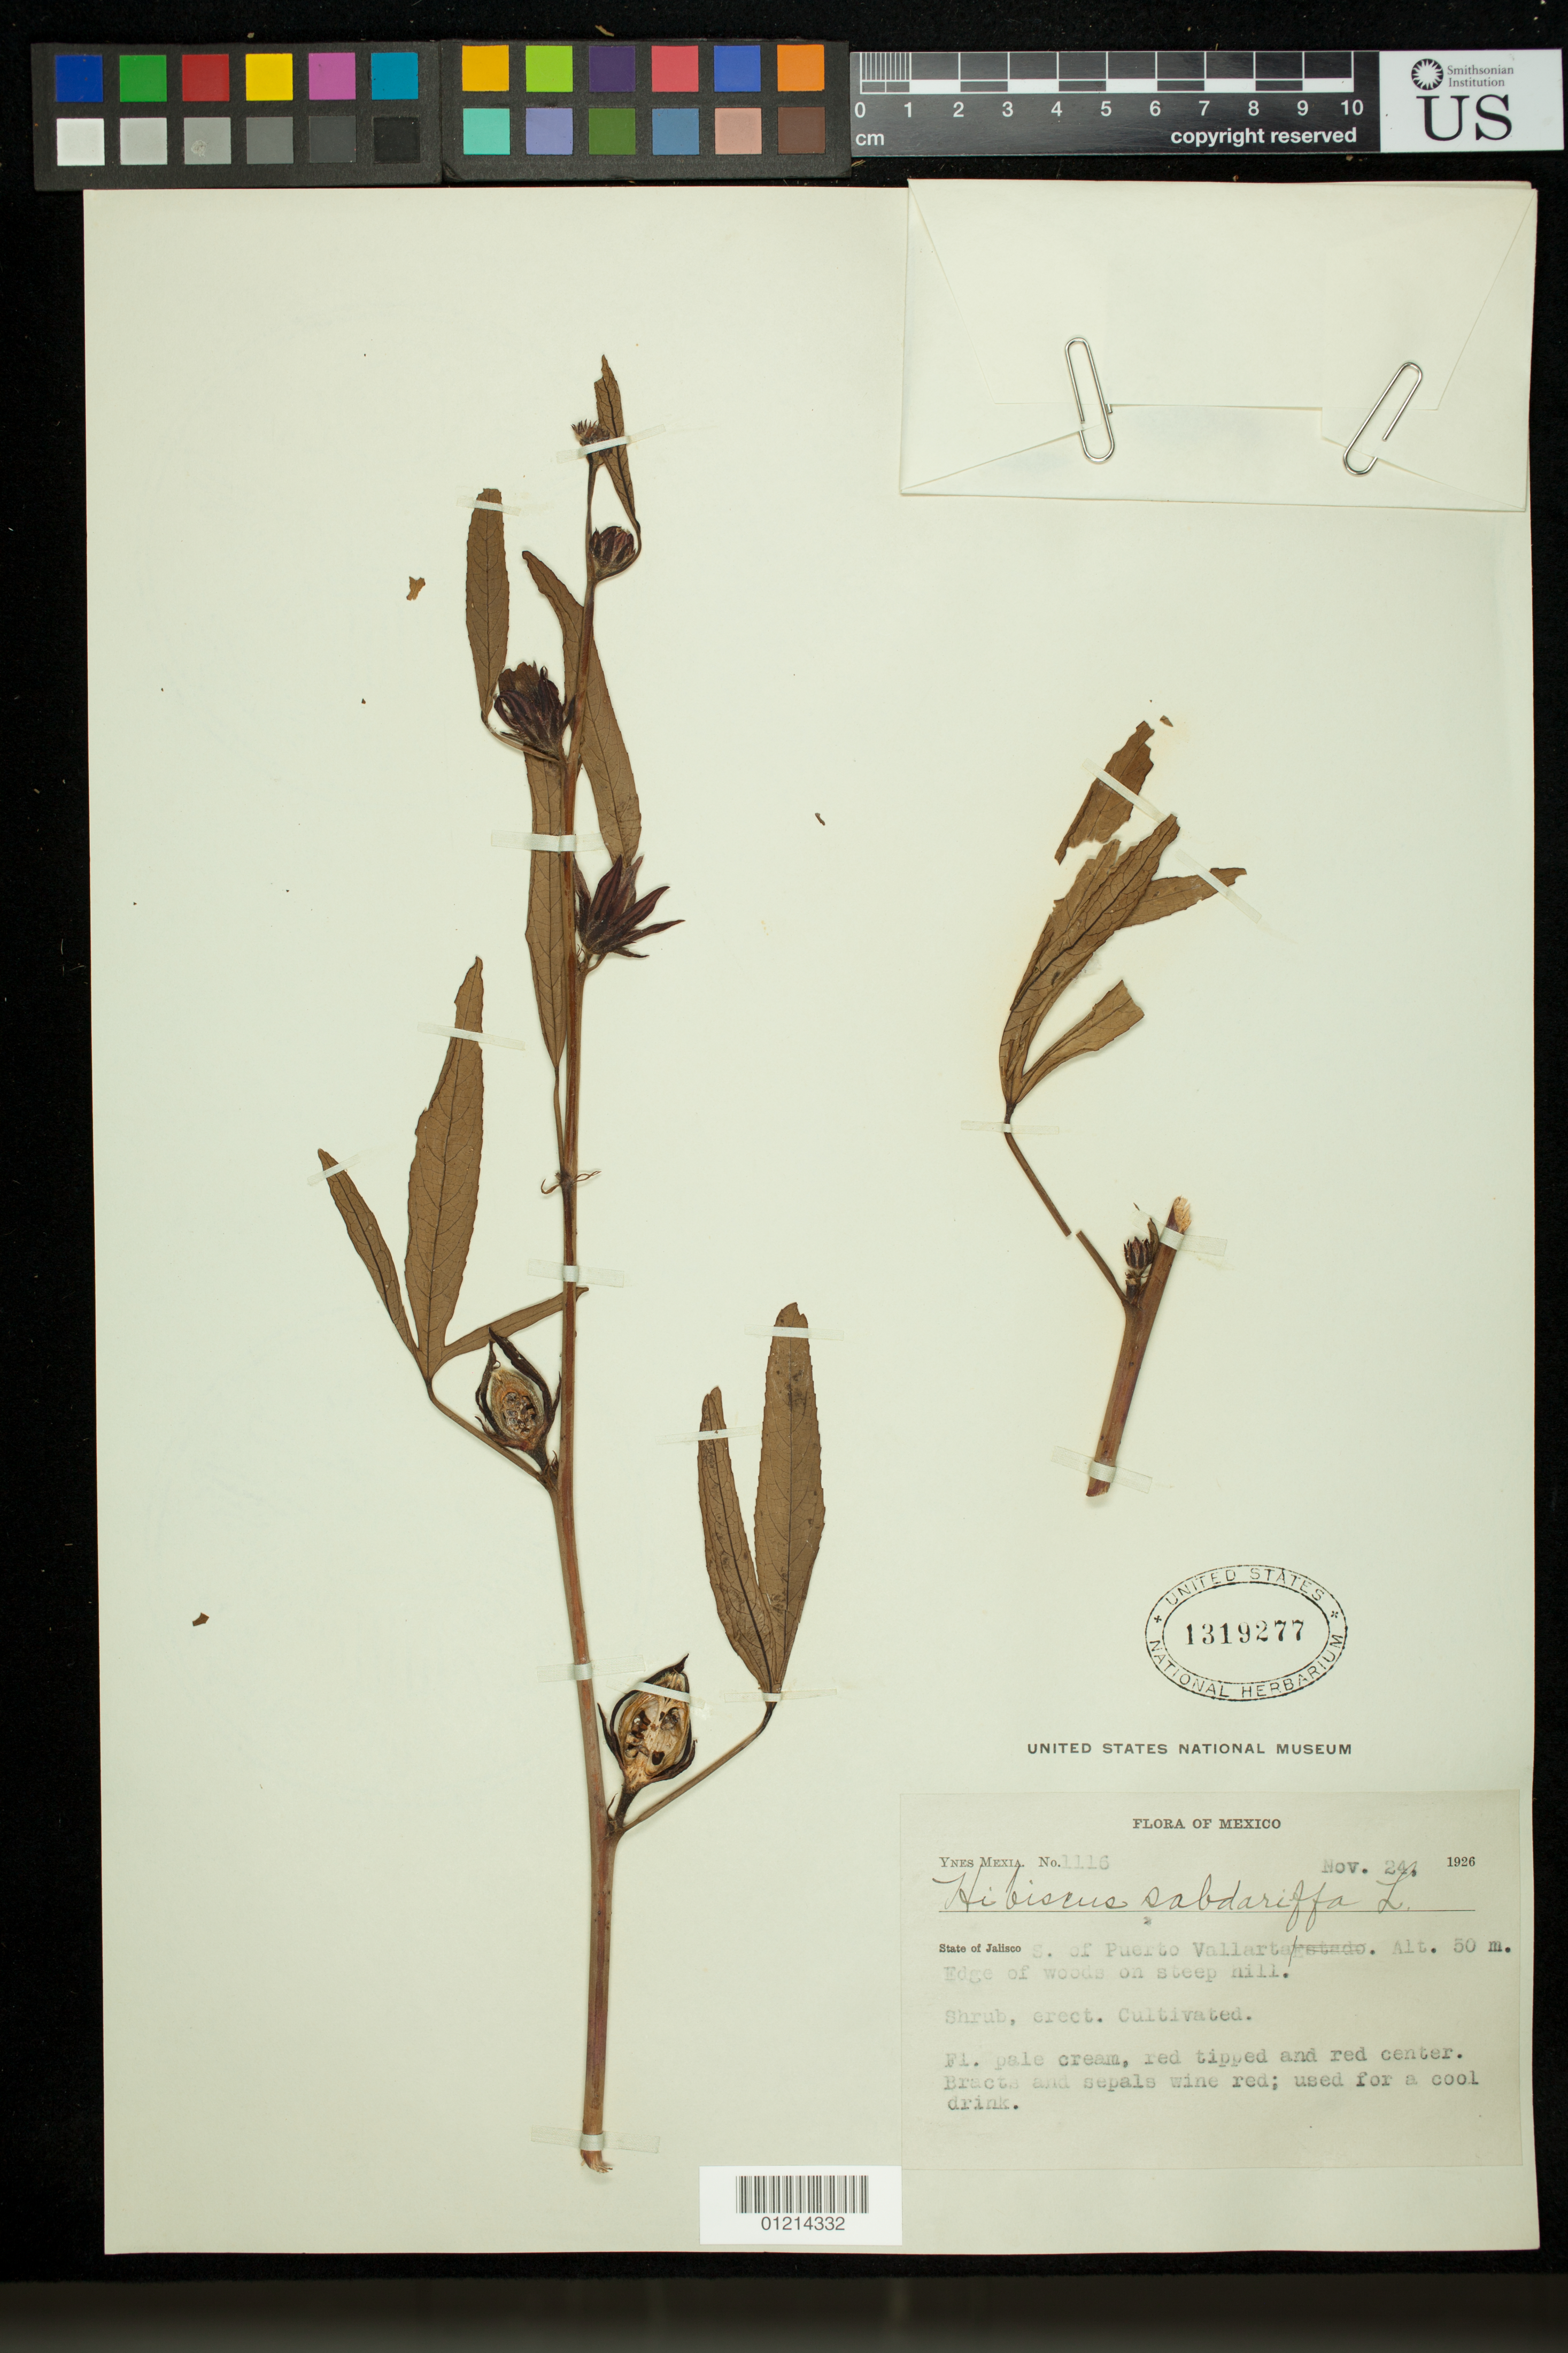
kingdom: Plantae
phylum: Tracheophyta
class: Magnoliopsida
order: Malvales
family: Malvaceae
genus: Hibiscus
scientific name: Hibiscus sabdariffa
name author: L.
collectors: Y. Mexia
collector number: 1116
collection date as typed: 24 Nov 1926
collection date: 1926-11-24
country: Mexico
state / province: Jalisco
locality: S. of Puerto Vallarta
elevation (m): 50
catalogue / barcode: US 1319277